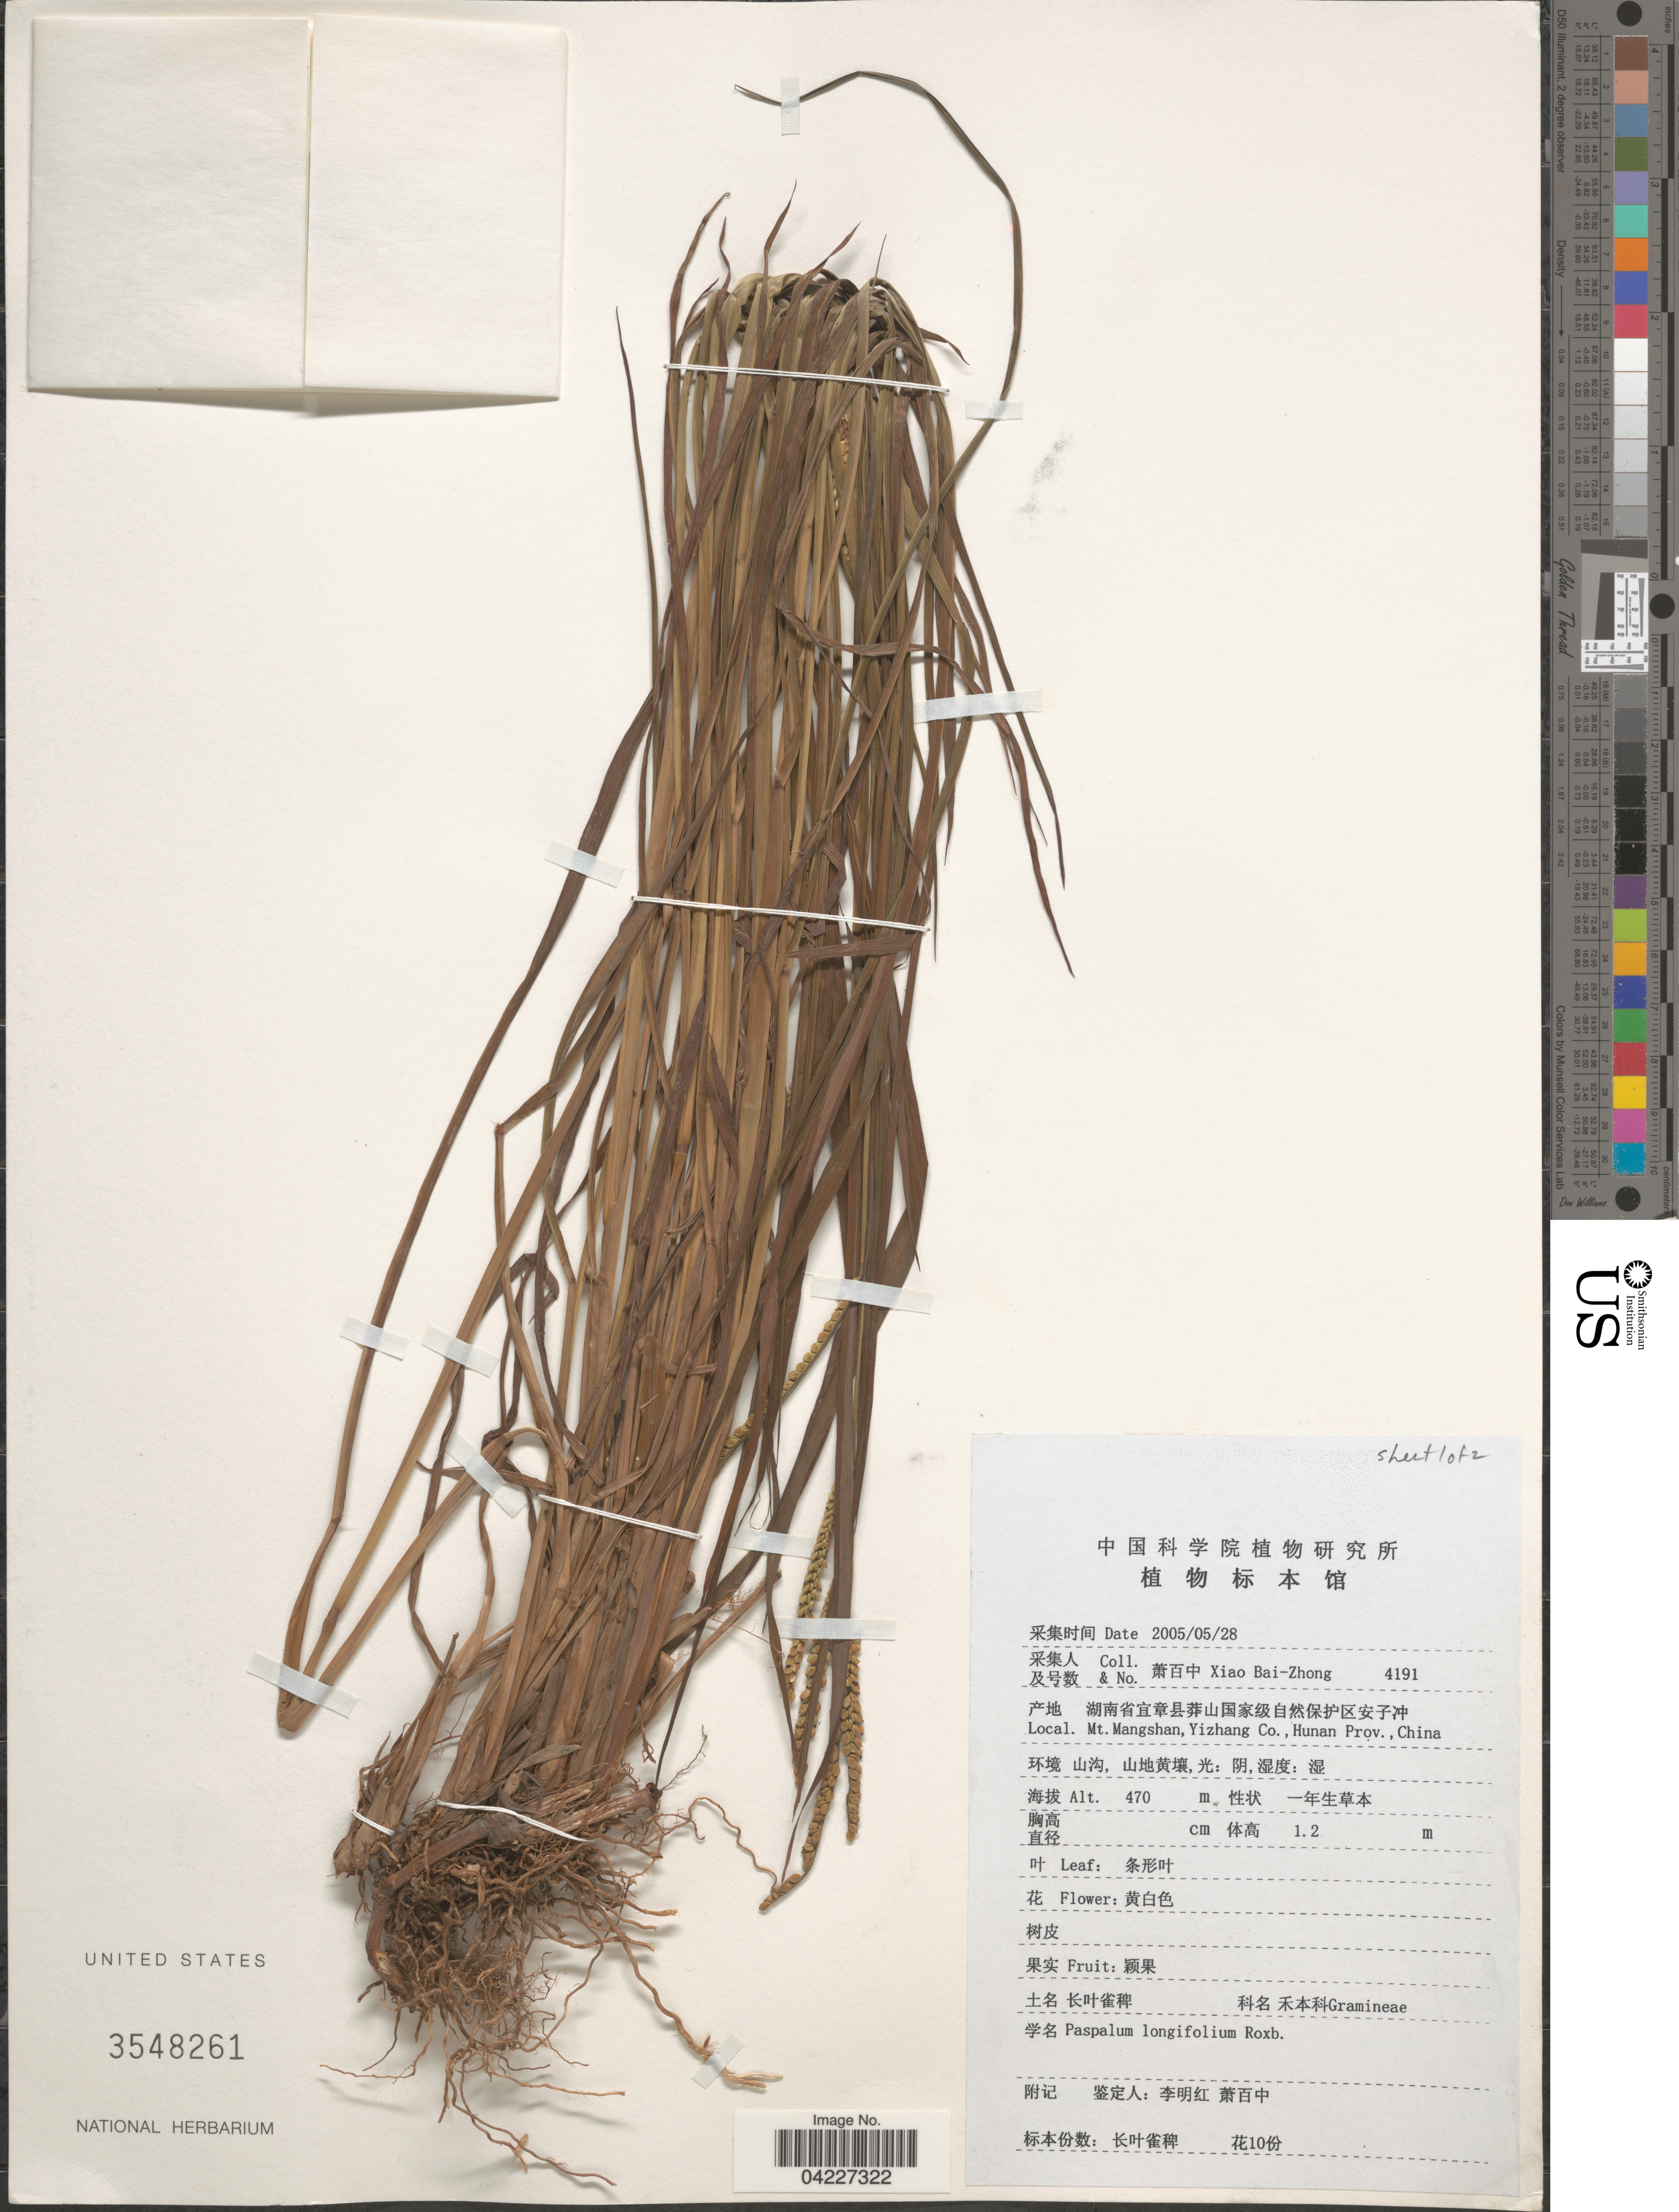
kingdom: Plantae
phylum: Tracheophyta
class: Liliopsida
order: Poales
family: Poaceae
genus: Paspalum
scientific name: Paspalum longifolium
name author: Roxb.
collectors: B. Z. Xiao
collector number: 4191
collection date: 2005-05-28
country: China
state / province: Hunan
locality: Mt. Mangshan, Yizhang Co.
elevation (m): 470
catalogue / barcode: US 3548261